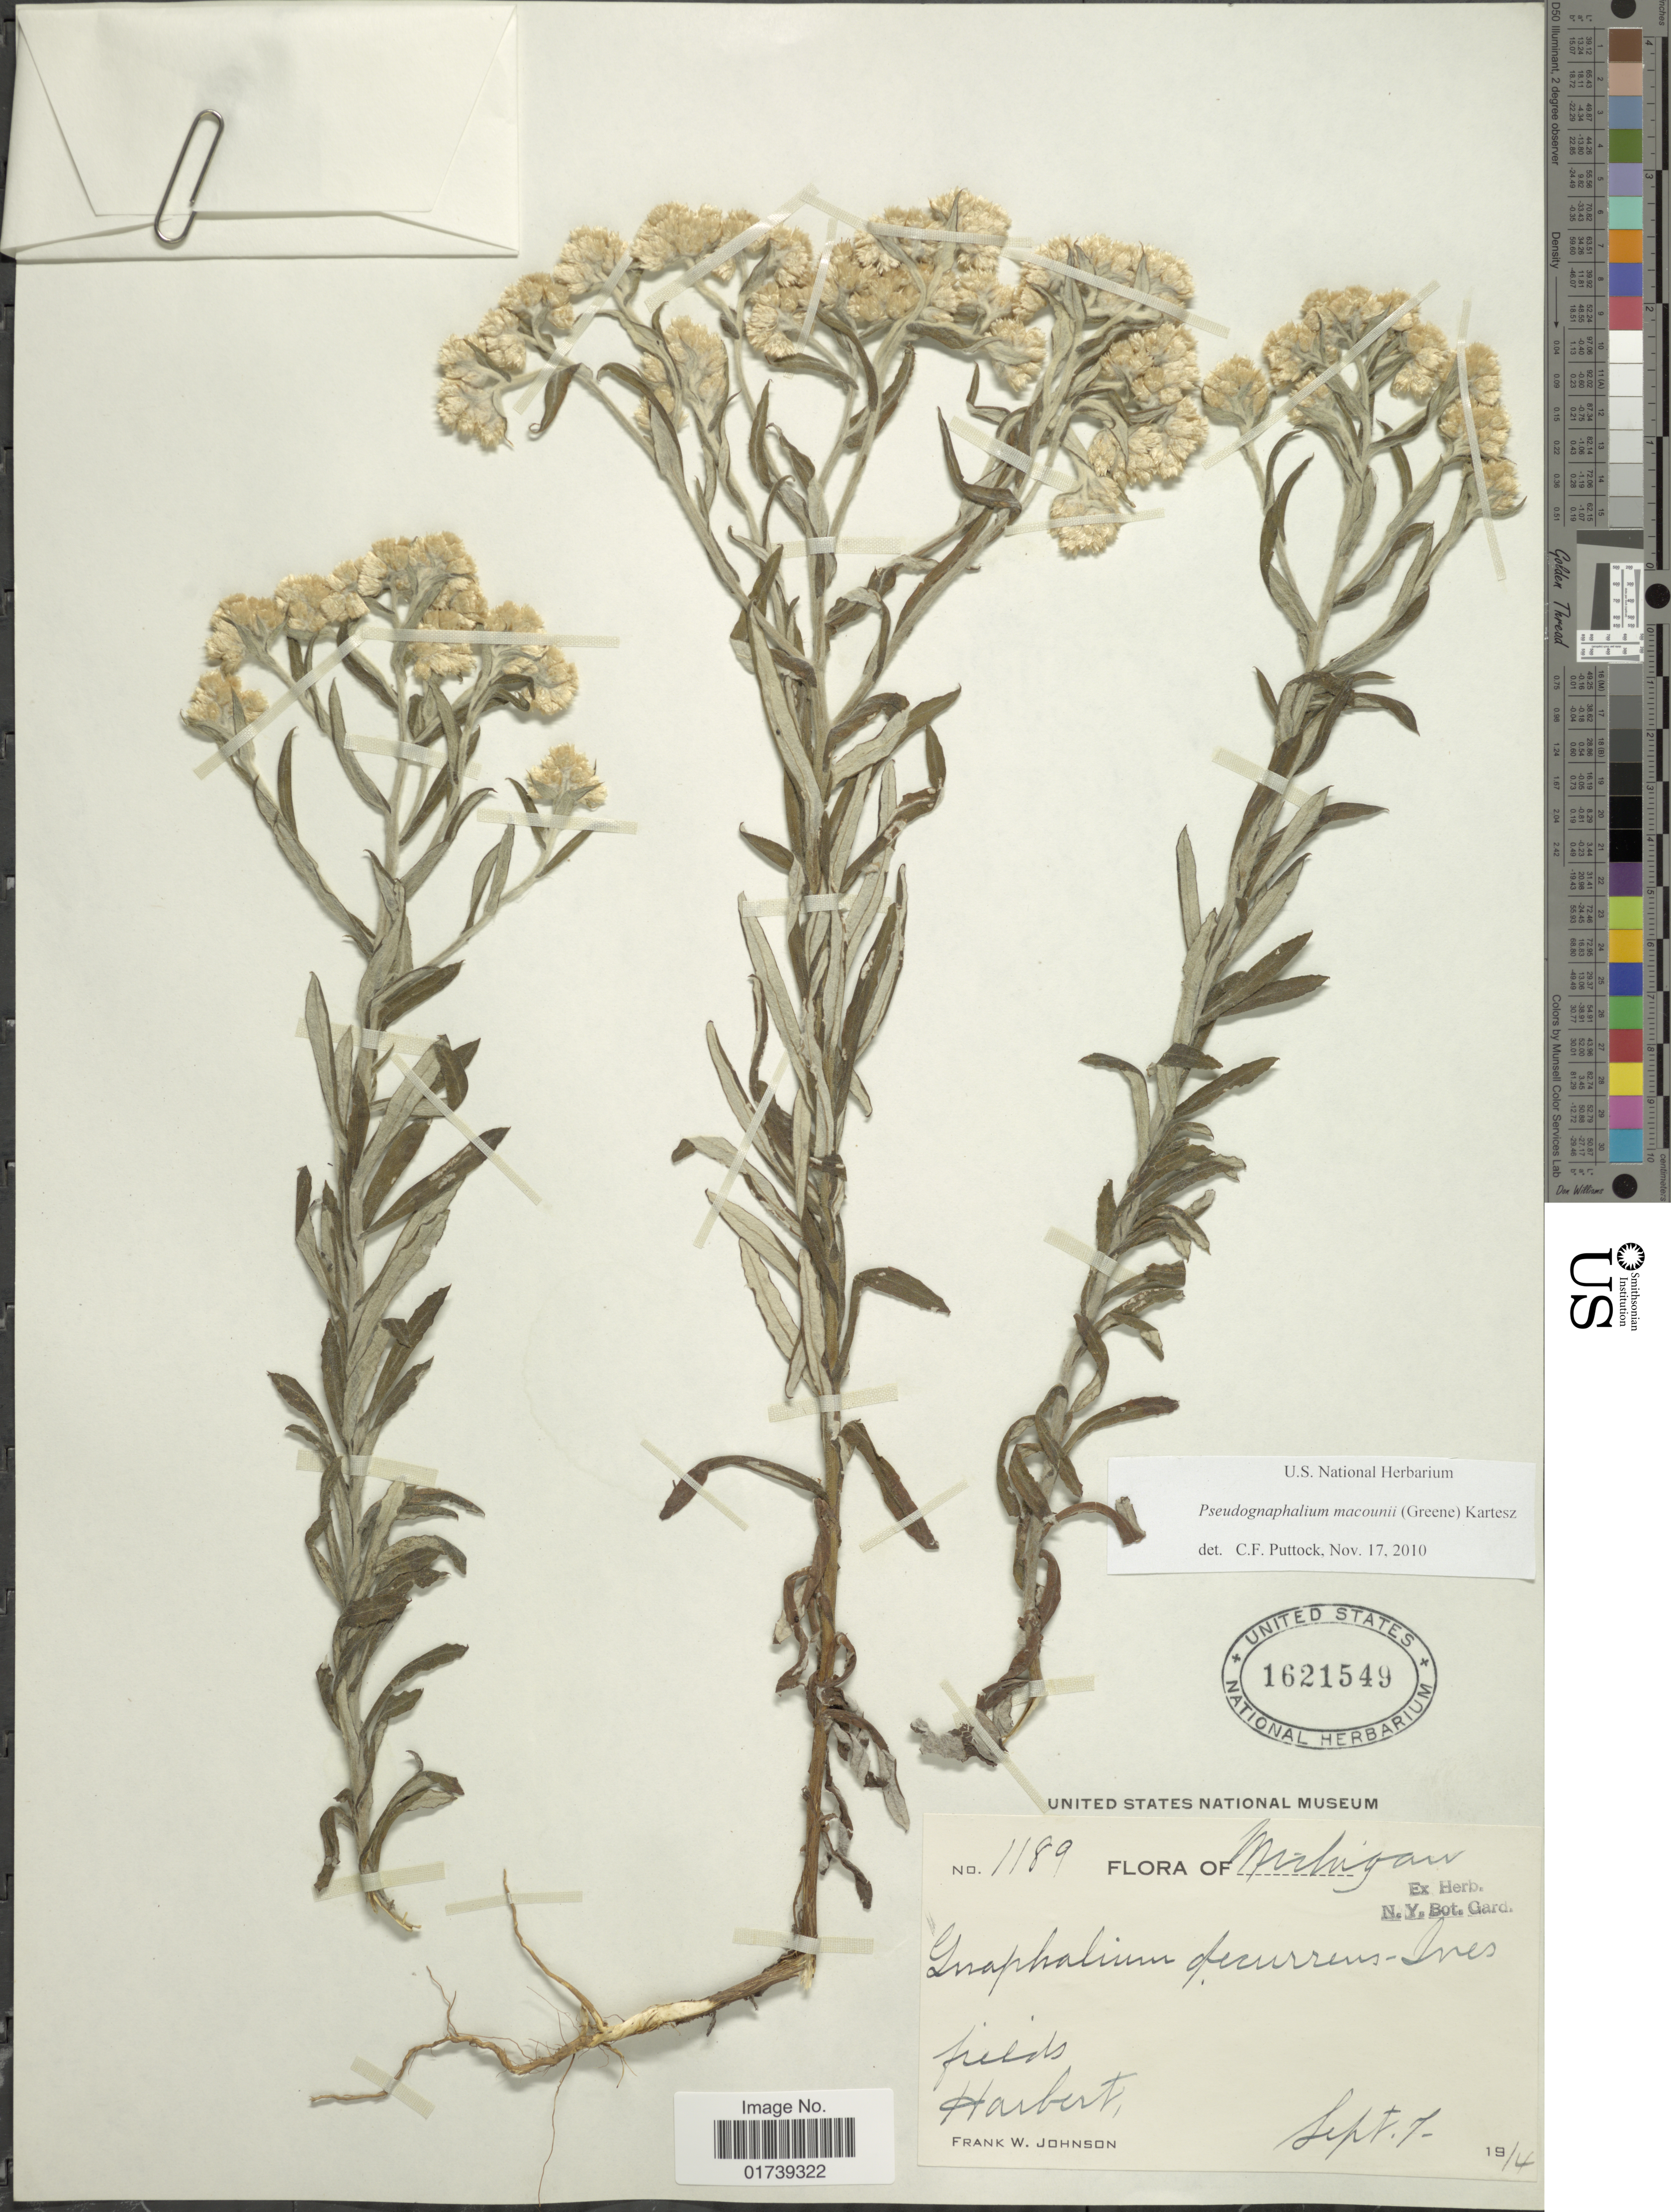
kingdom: Plantae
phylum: Tracheophyta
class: Magnoliopsida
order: Asterales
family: Asteraceae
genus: Pseudognaphalium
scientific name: Pseudognaphalium macounii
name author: (Greene) Kartesz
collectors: F. W. Johnson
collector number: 1189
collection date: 1914-09-07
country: United States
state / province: Michigan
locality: Fields, Harbert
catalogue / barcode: US 1621549